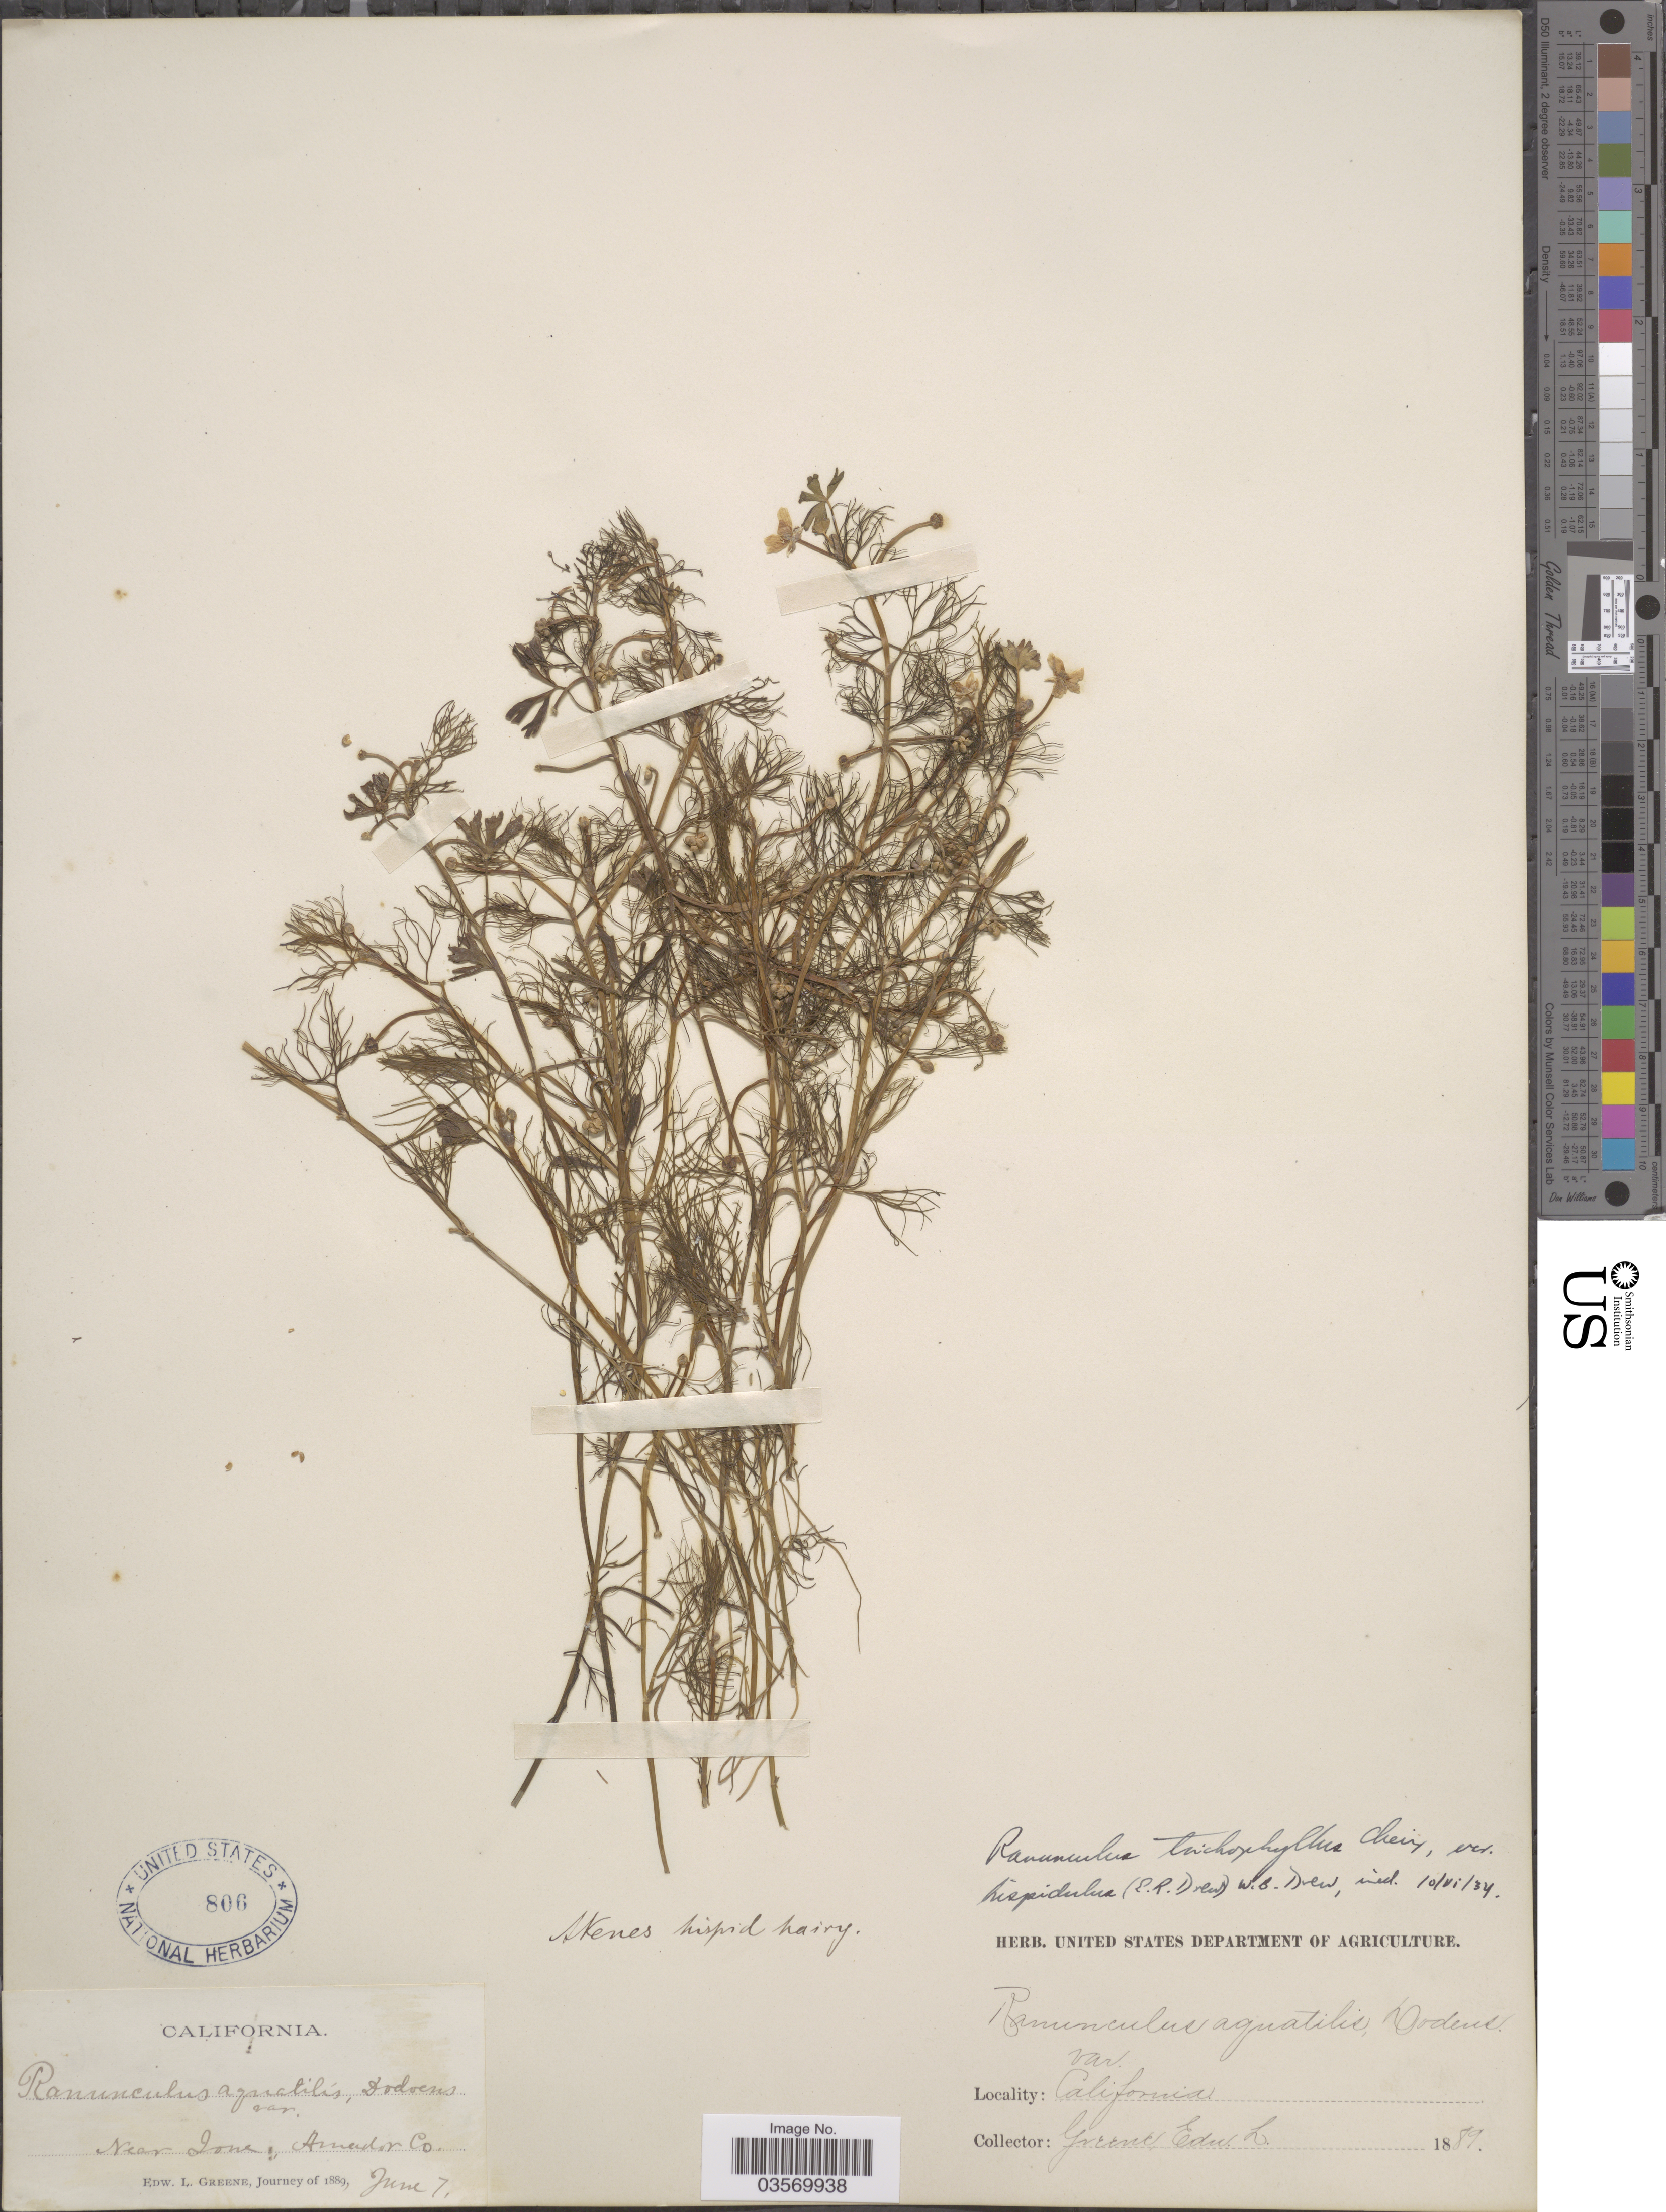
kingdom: Plantae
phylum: Tracheophyta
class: Magnoliopsida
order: Ranunculales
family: Ranunculaceae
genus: Ranunculus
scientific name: Ranunculus mongolicus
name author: (Krylov) Serg.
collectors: E. L. Greene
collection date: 1889-06-07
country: United States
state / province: California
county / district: Amador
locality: Near Ione; Amador Co.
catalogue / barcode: US 806